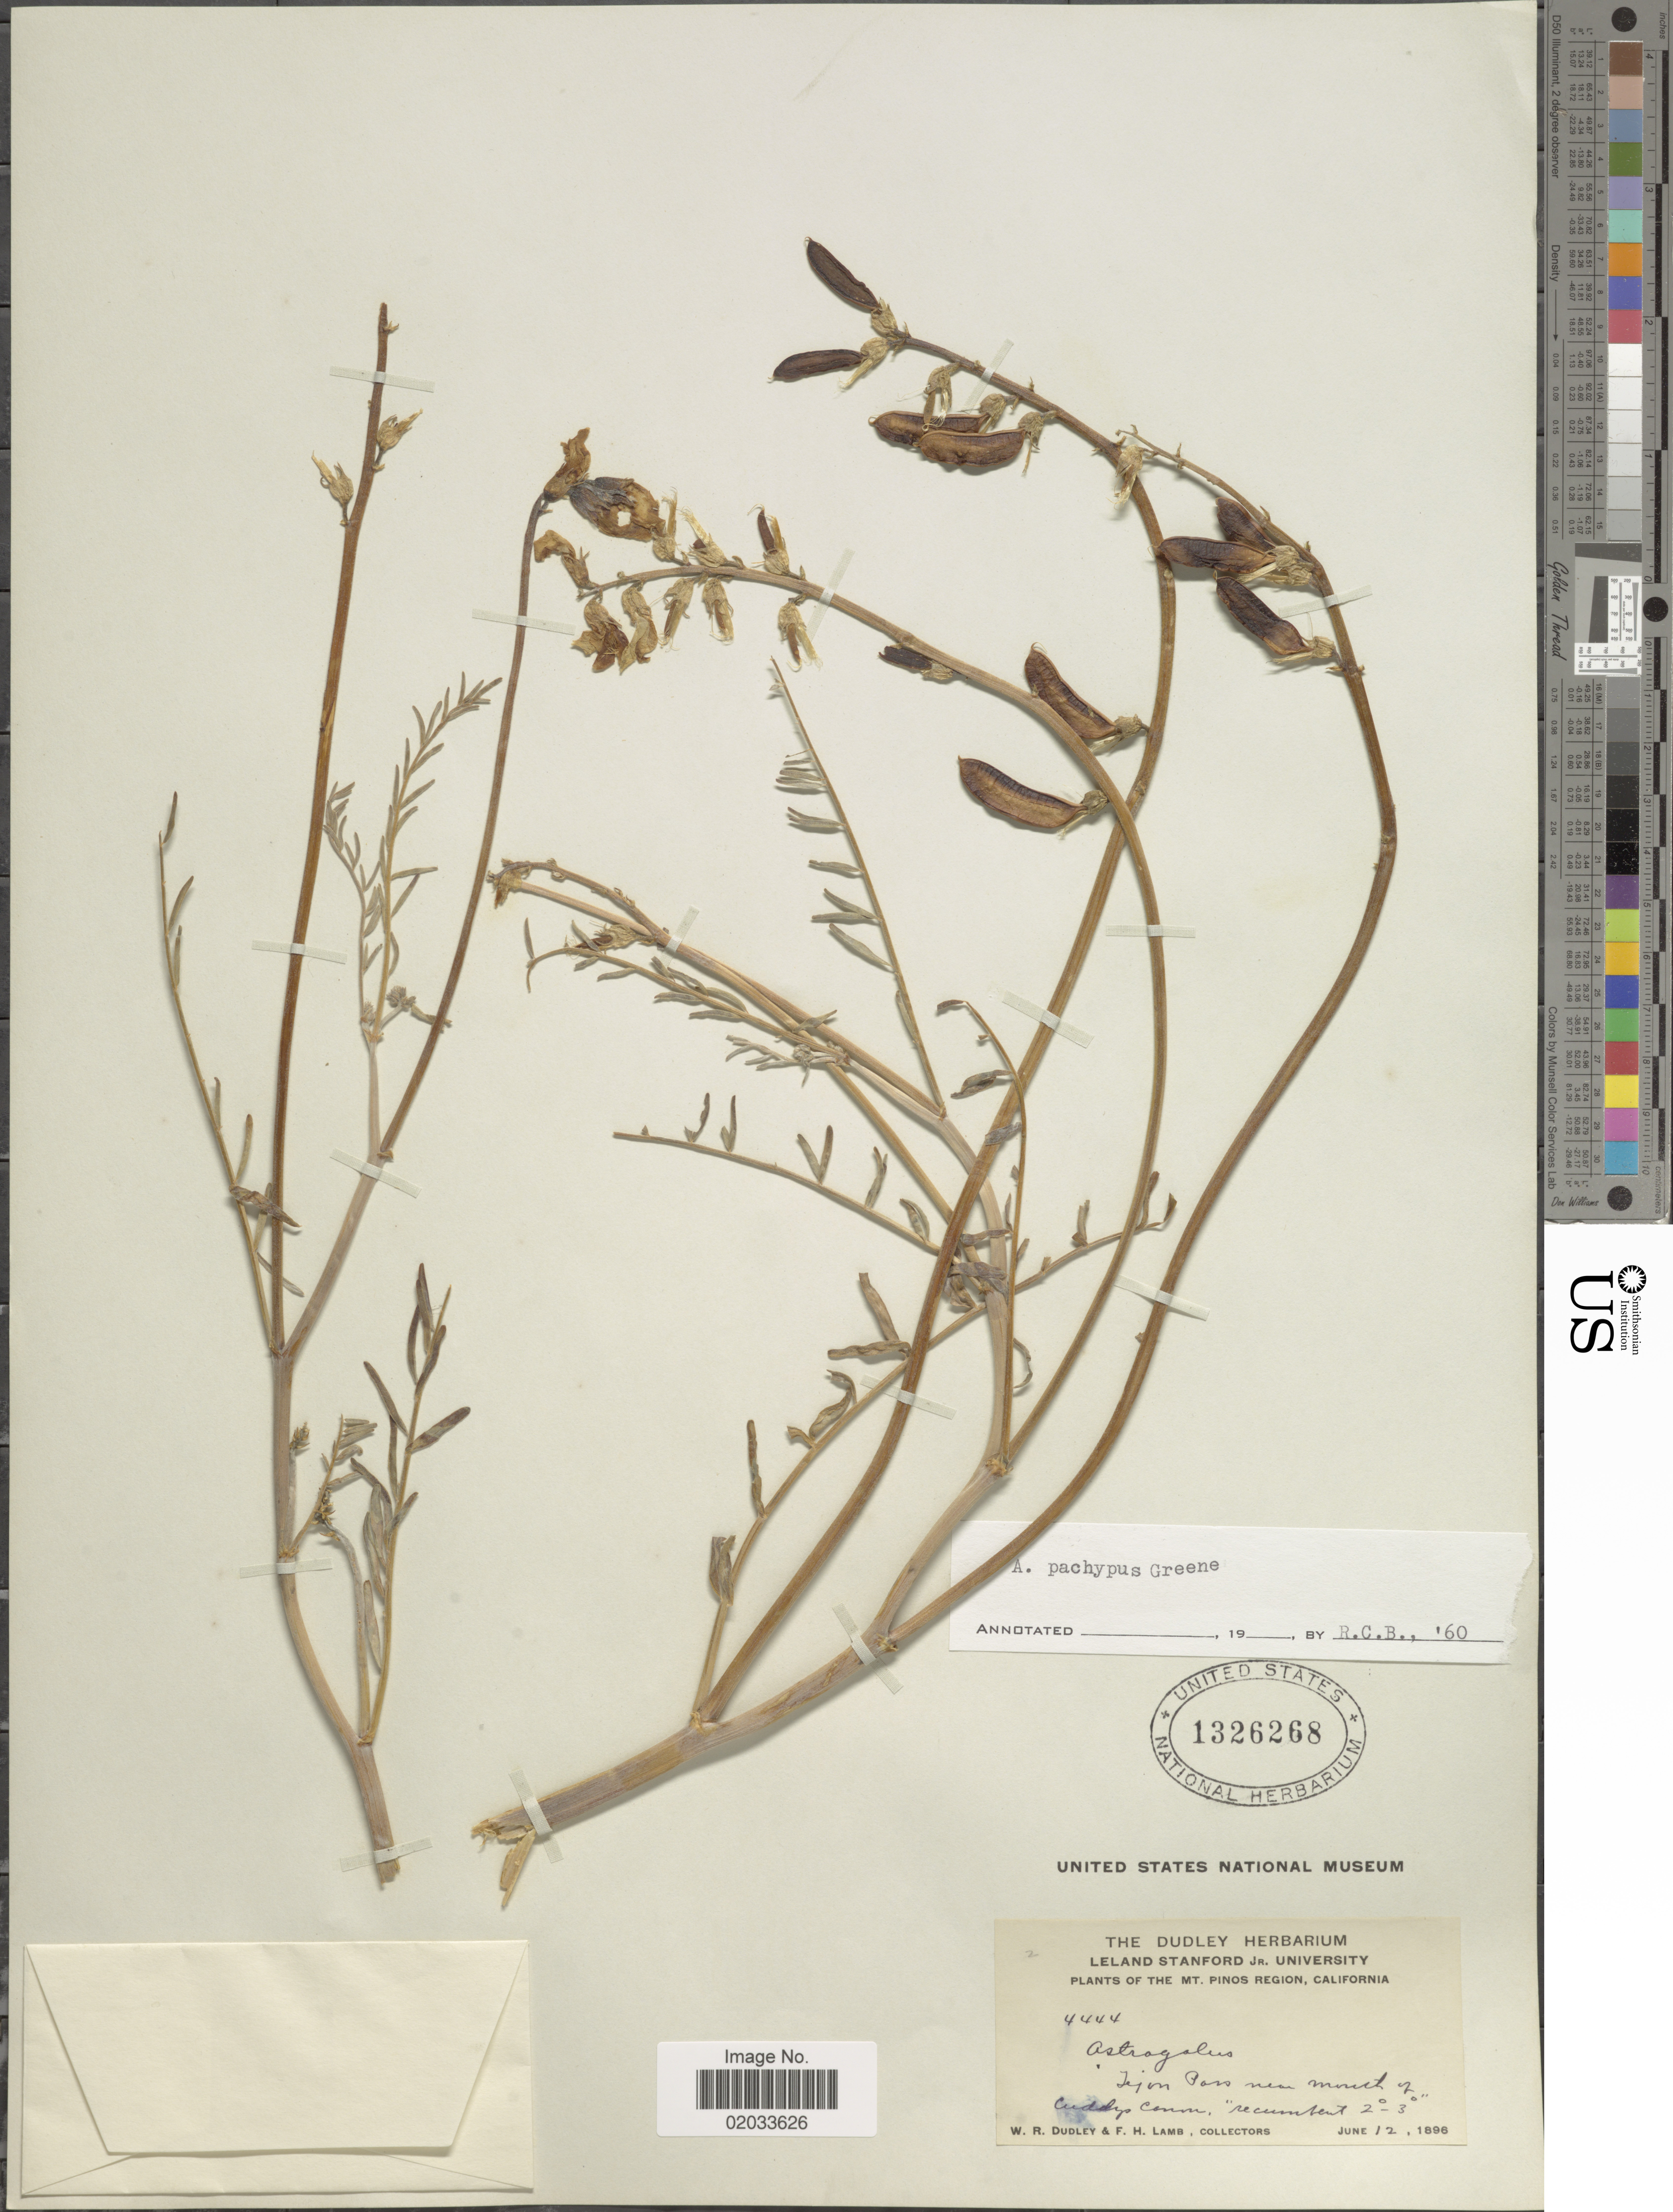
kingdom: Plantae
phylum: Tracheophyta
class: Magnoliopsida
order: Fabales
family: Fabaceae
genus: Astragalus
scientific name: Astragalus pachypus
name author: Greene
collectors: W. Dudley & F. H. Lamb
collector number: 4444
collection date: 1896-06-12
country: United States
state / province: California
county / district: Kern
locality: The Mt. Pinos Region, Tejon Pass near mouth of Cuddys canon.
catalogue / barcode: US 1326268